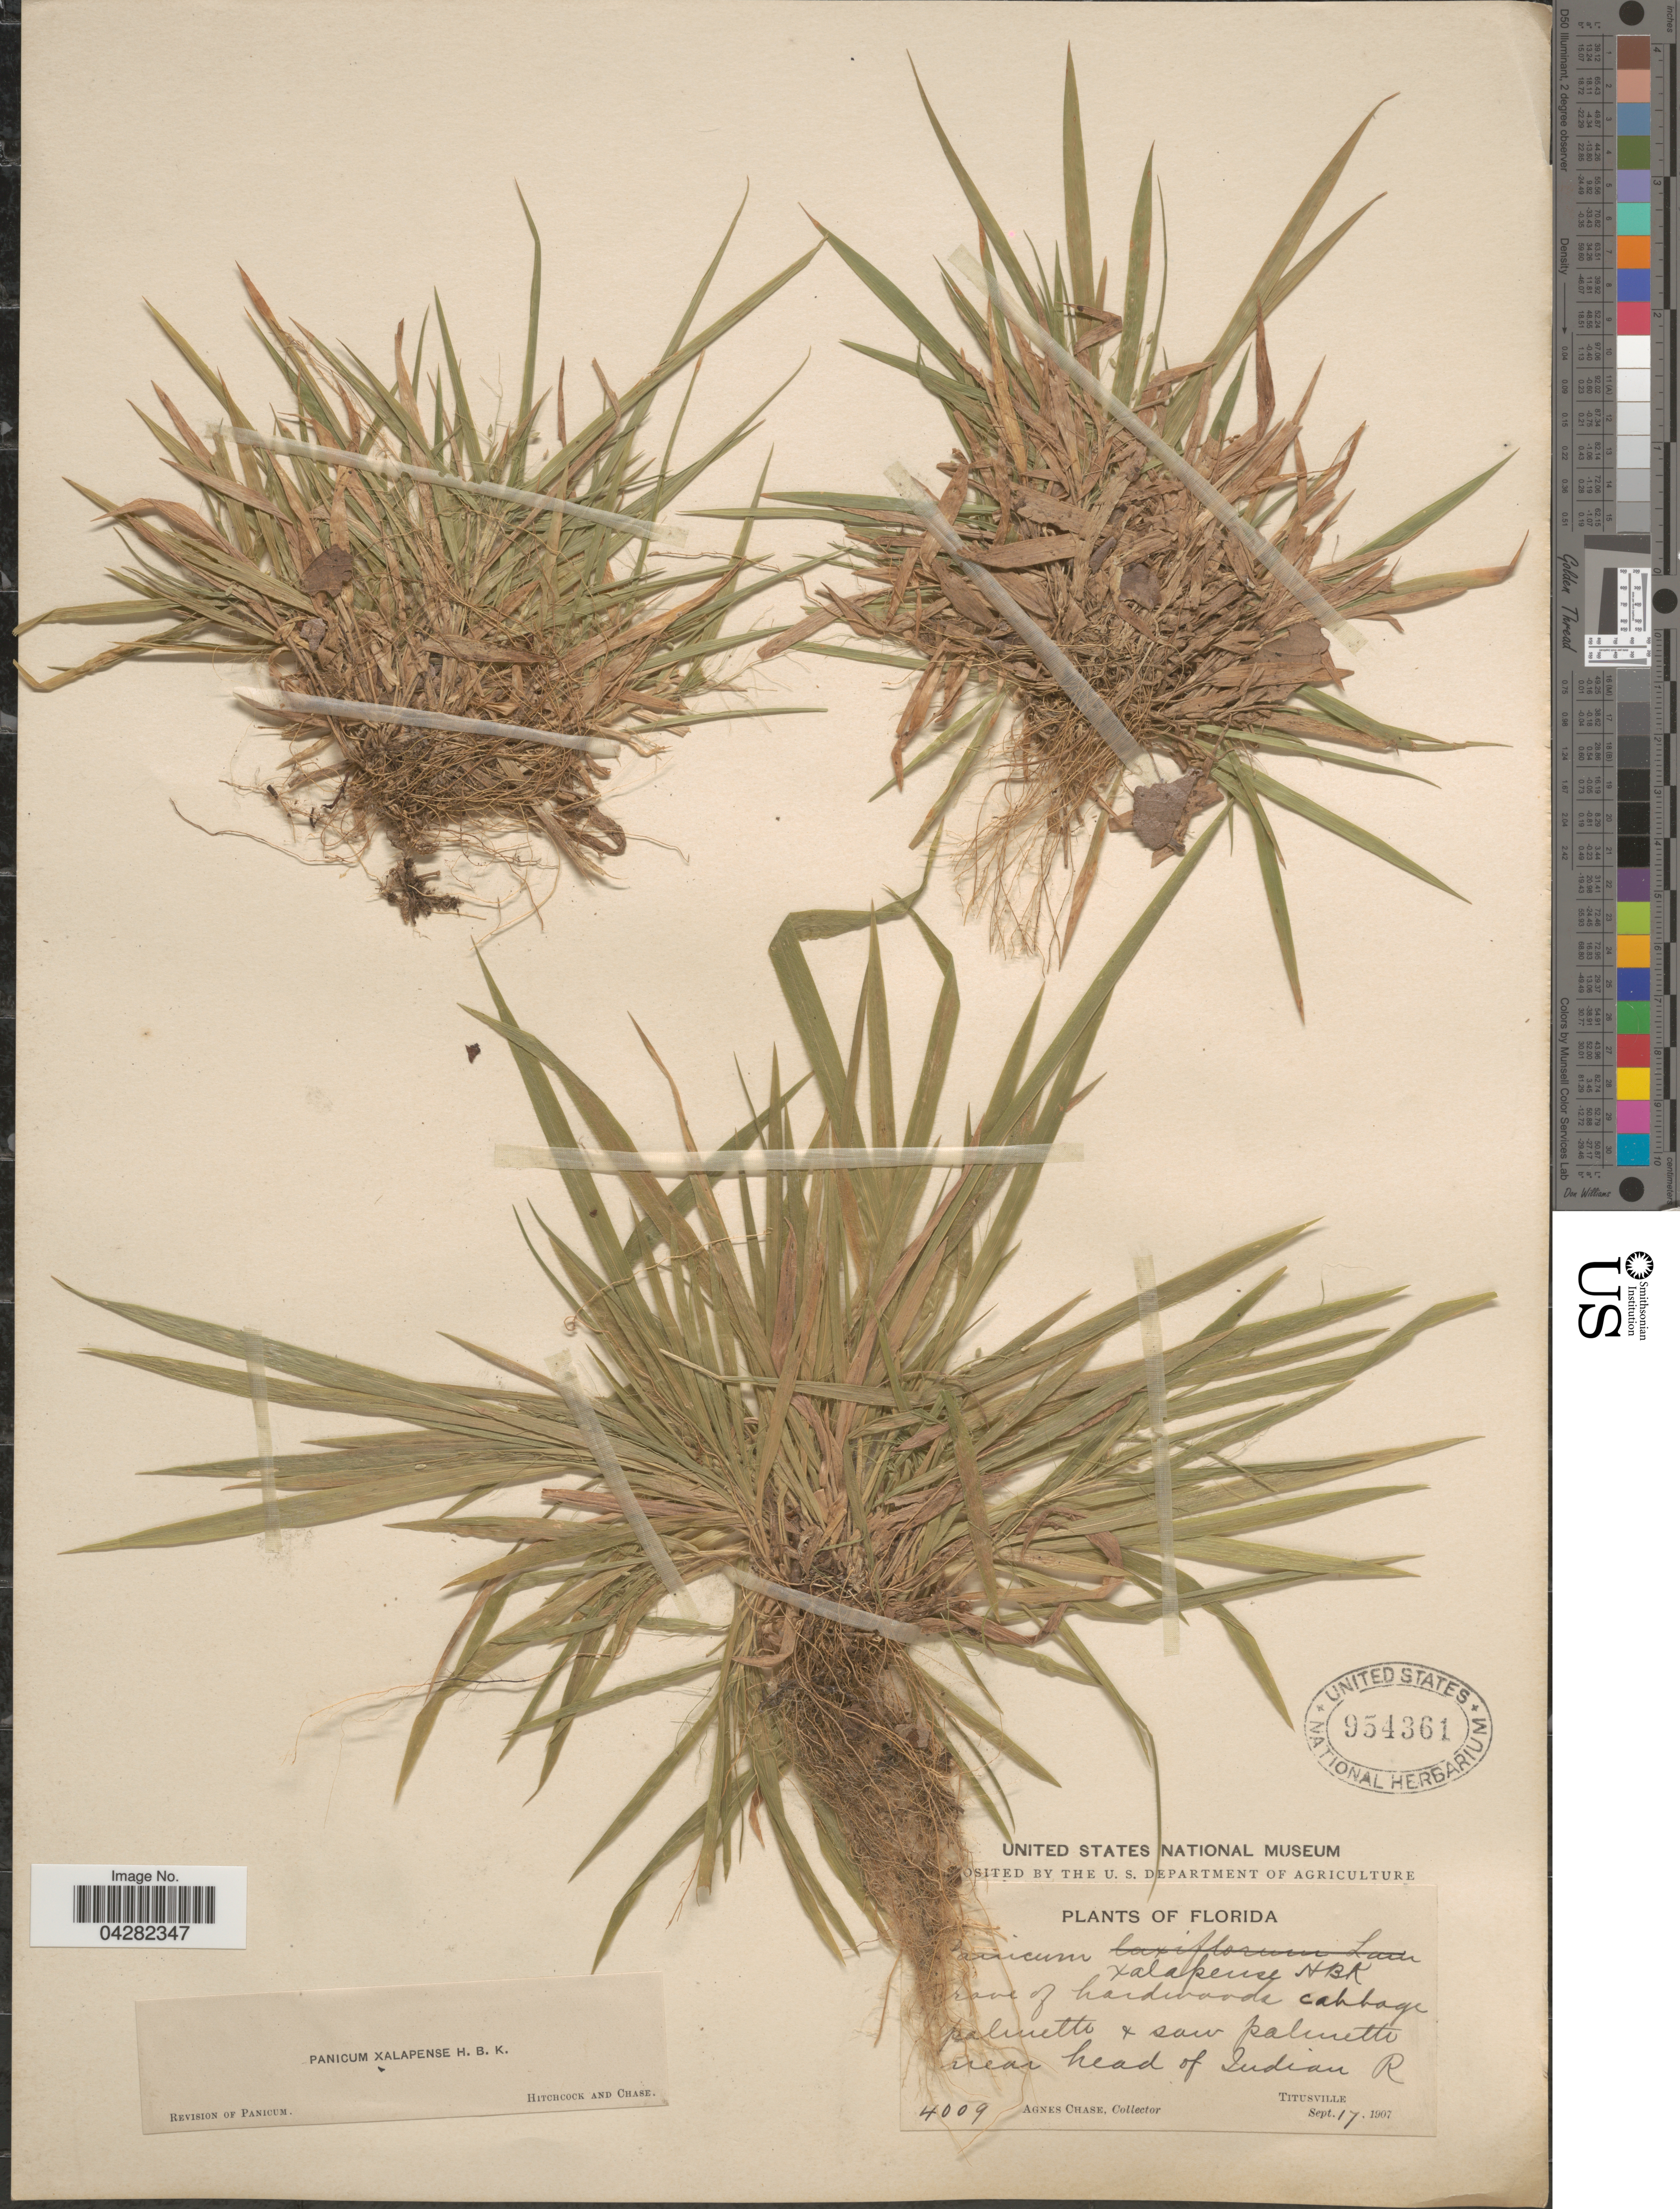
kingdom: Plantae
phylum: Tracheophyta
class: Liliopsida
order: Poales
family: Poaceae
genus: Dichanthelium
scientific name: Dichanthelium laxiflorum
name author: (Lam.) Gould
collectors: A. Chase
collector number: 4009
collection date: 1907-09-17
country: United States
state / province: Florida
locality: Near head of Indian R. Titusville.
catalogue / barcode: US 954361